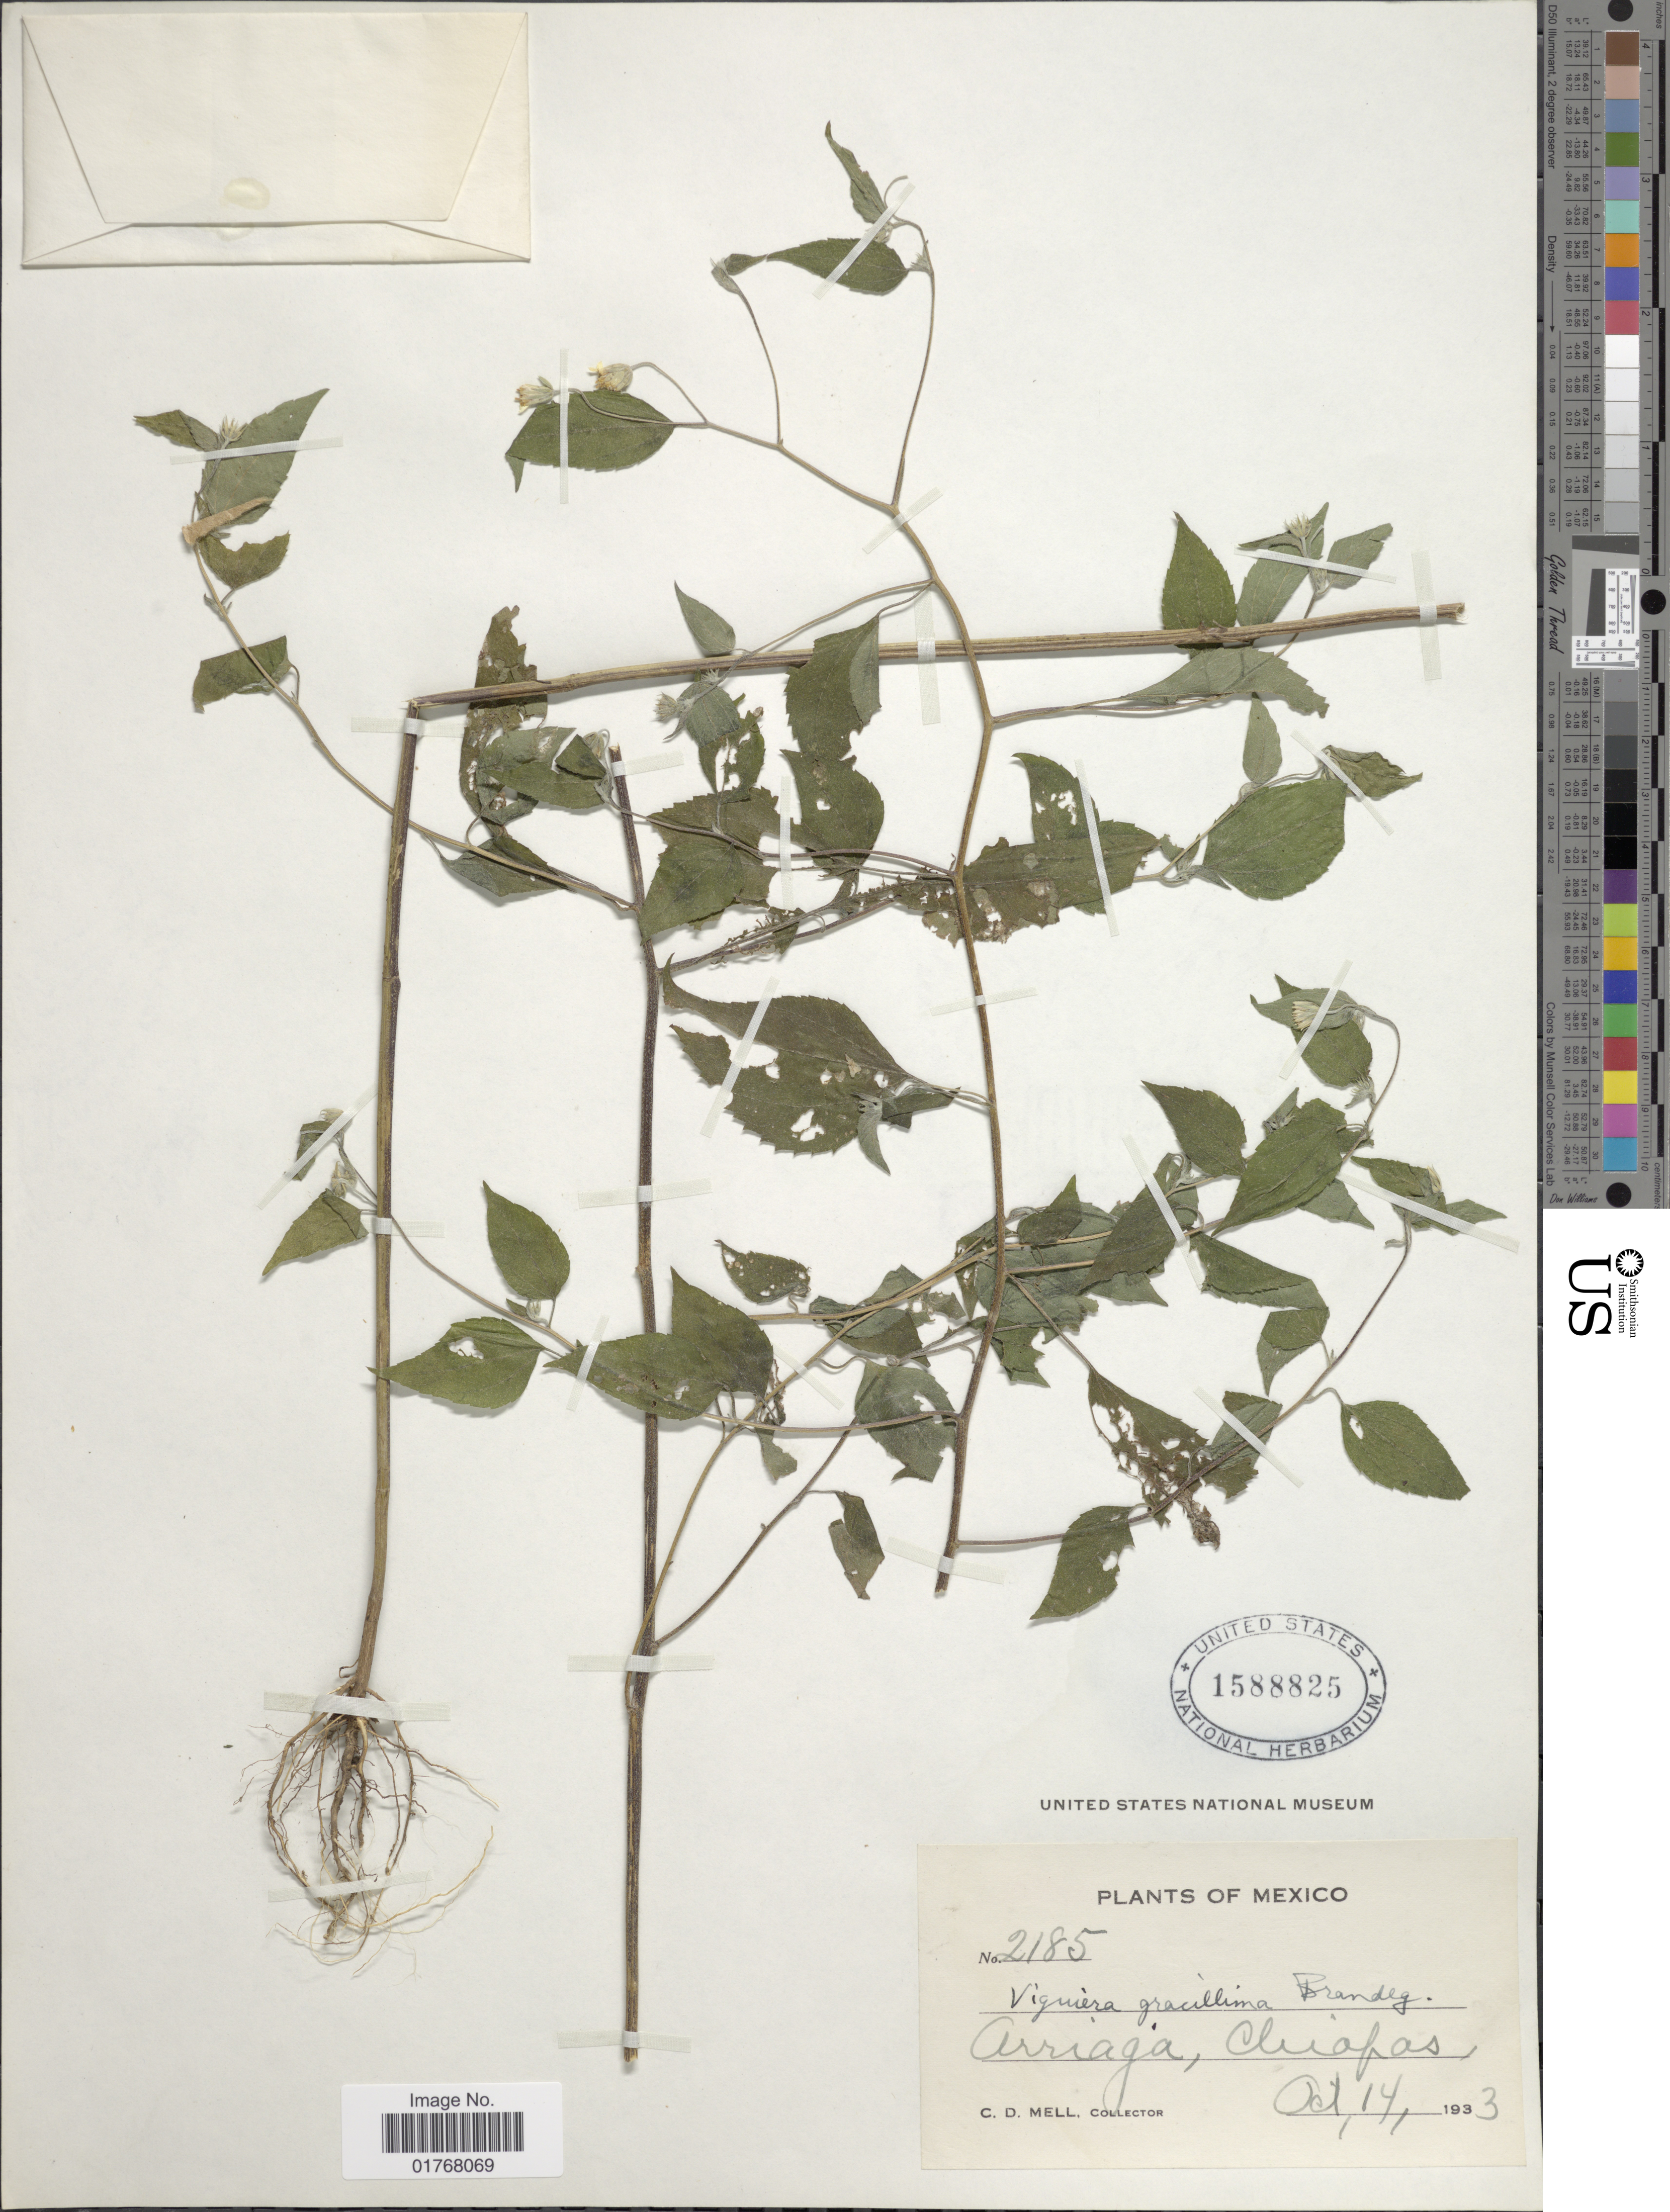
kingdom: Plantae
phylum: Tracheophyta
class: Magnoliopsida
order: Asterales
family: Asteraceae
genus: Viguiera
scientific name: Viguiera gracillima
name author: Brandegee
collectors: C. D. Mell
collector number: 2185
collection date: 1933-10-14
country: Mexico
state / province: Chiapas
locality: Arriaga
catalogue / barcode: US 1588825